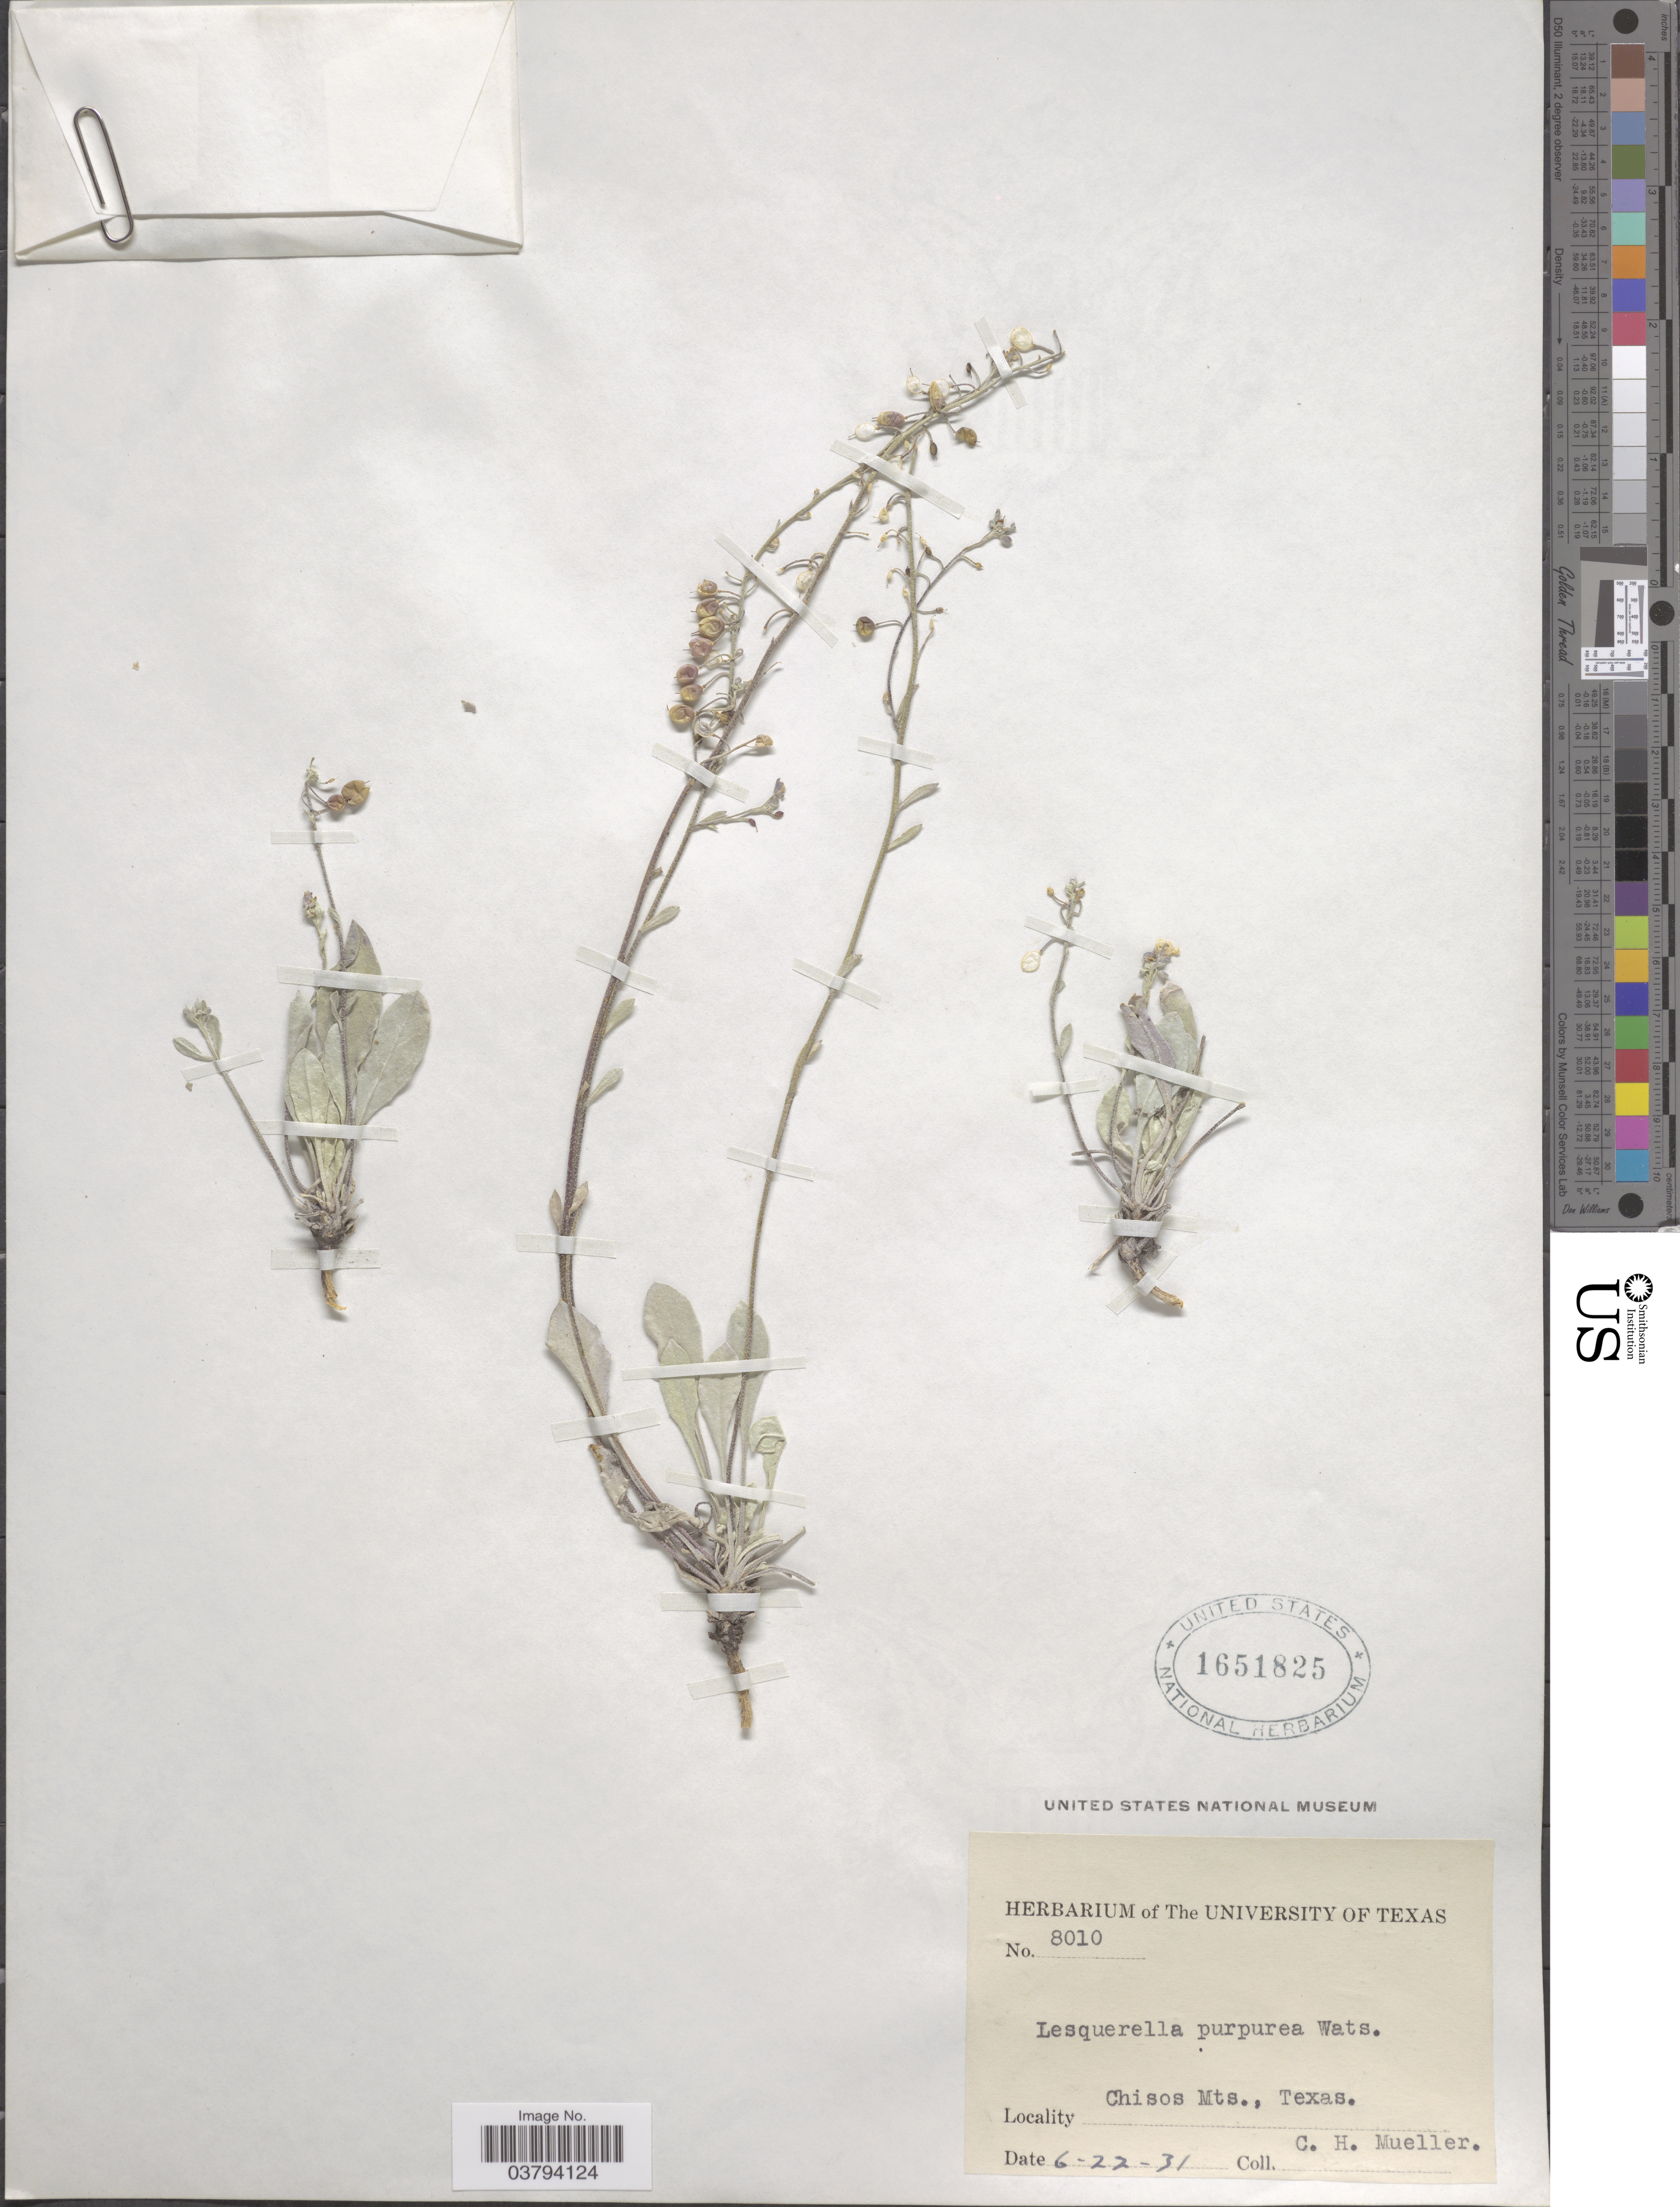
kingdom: Plantae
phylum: Tracheophyta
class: Magnoliopsida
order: Brassicales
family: Brassicaceae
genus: Lesquerella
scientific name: Lesquerella purpurea subsp. purpurea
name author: (A. Gray) S. Watson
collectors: C. H. Mueller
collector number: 8010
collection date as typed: Transcribed d/m/y: 22/6/31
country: United States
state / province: Texas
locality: Chisos Mts.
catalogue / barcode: US 1651825